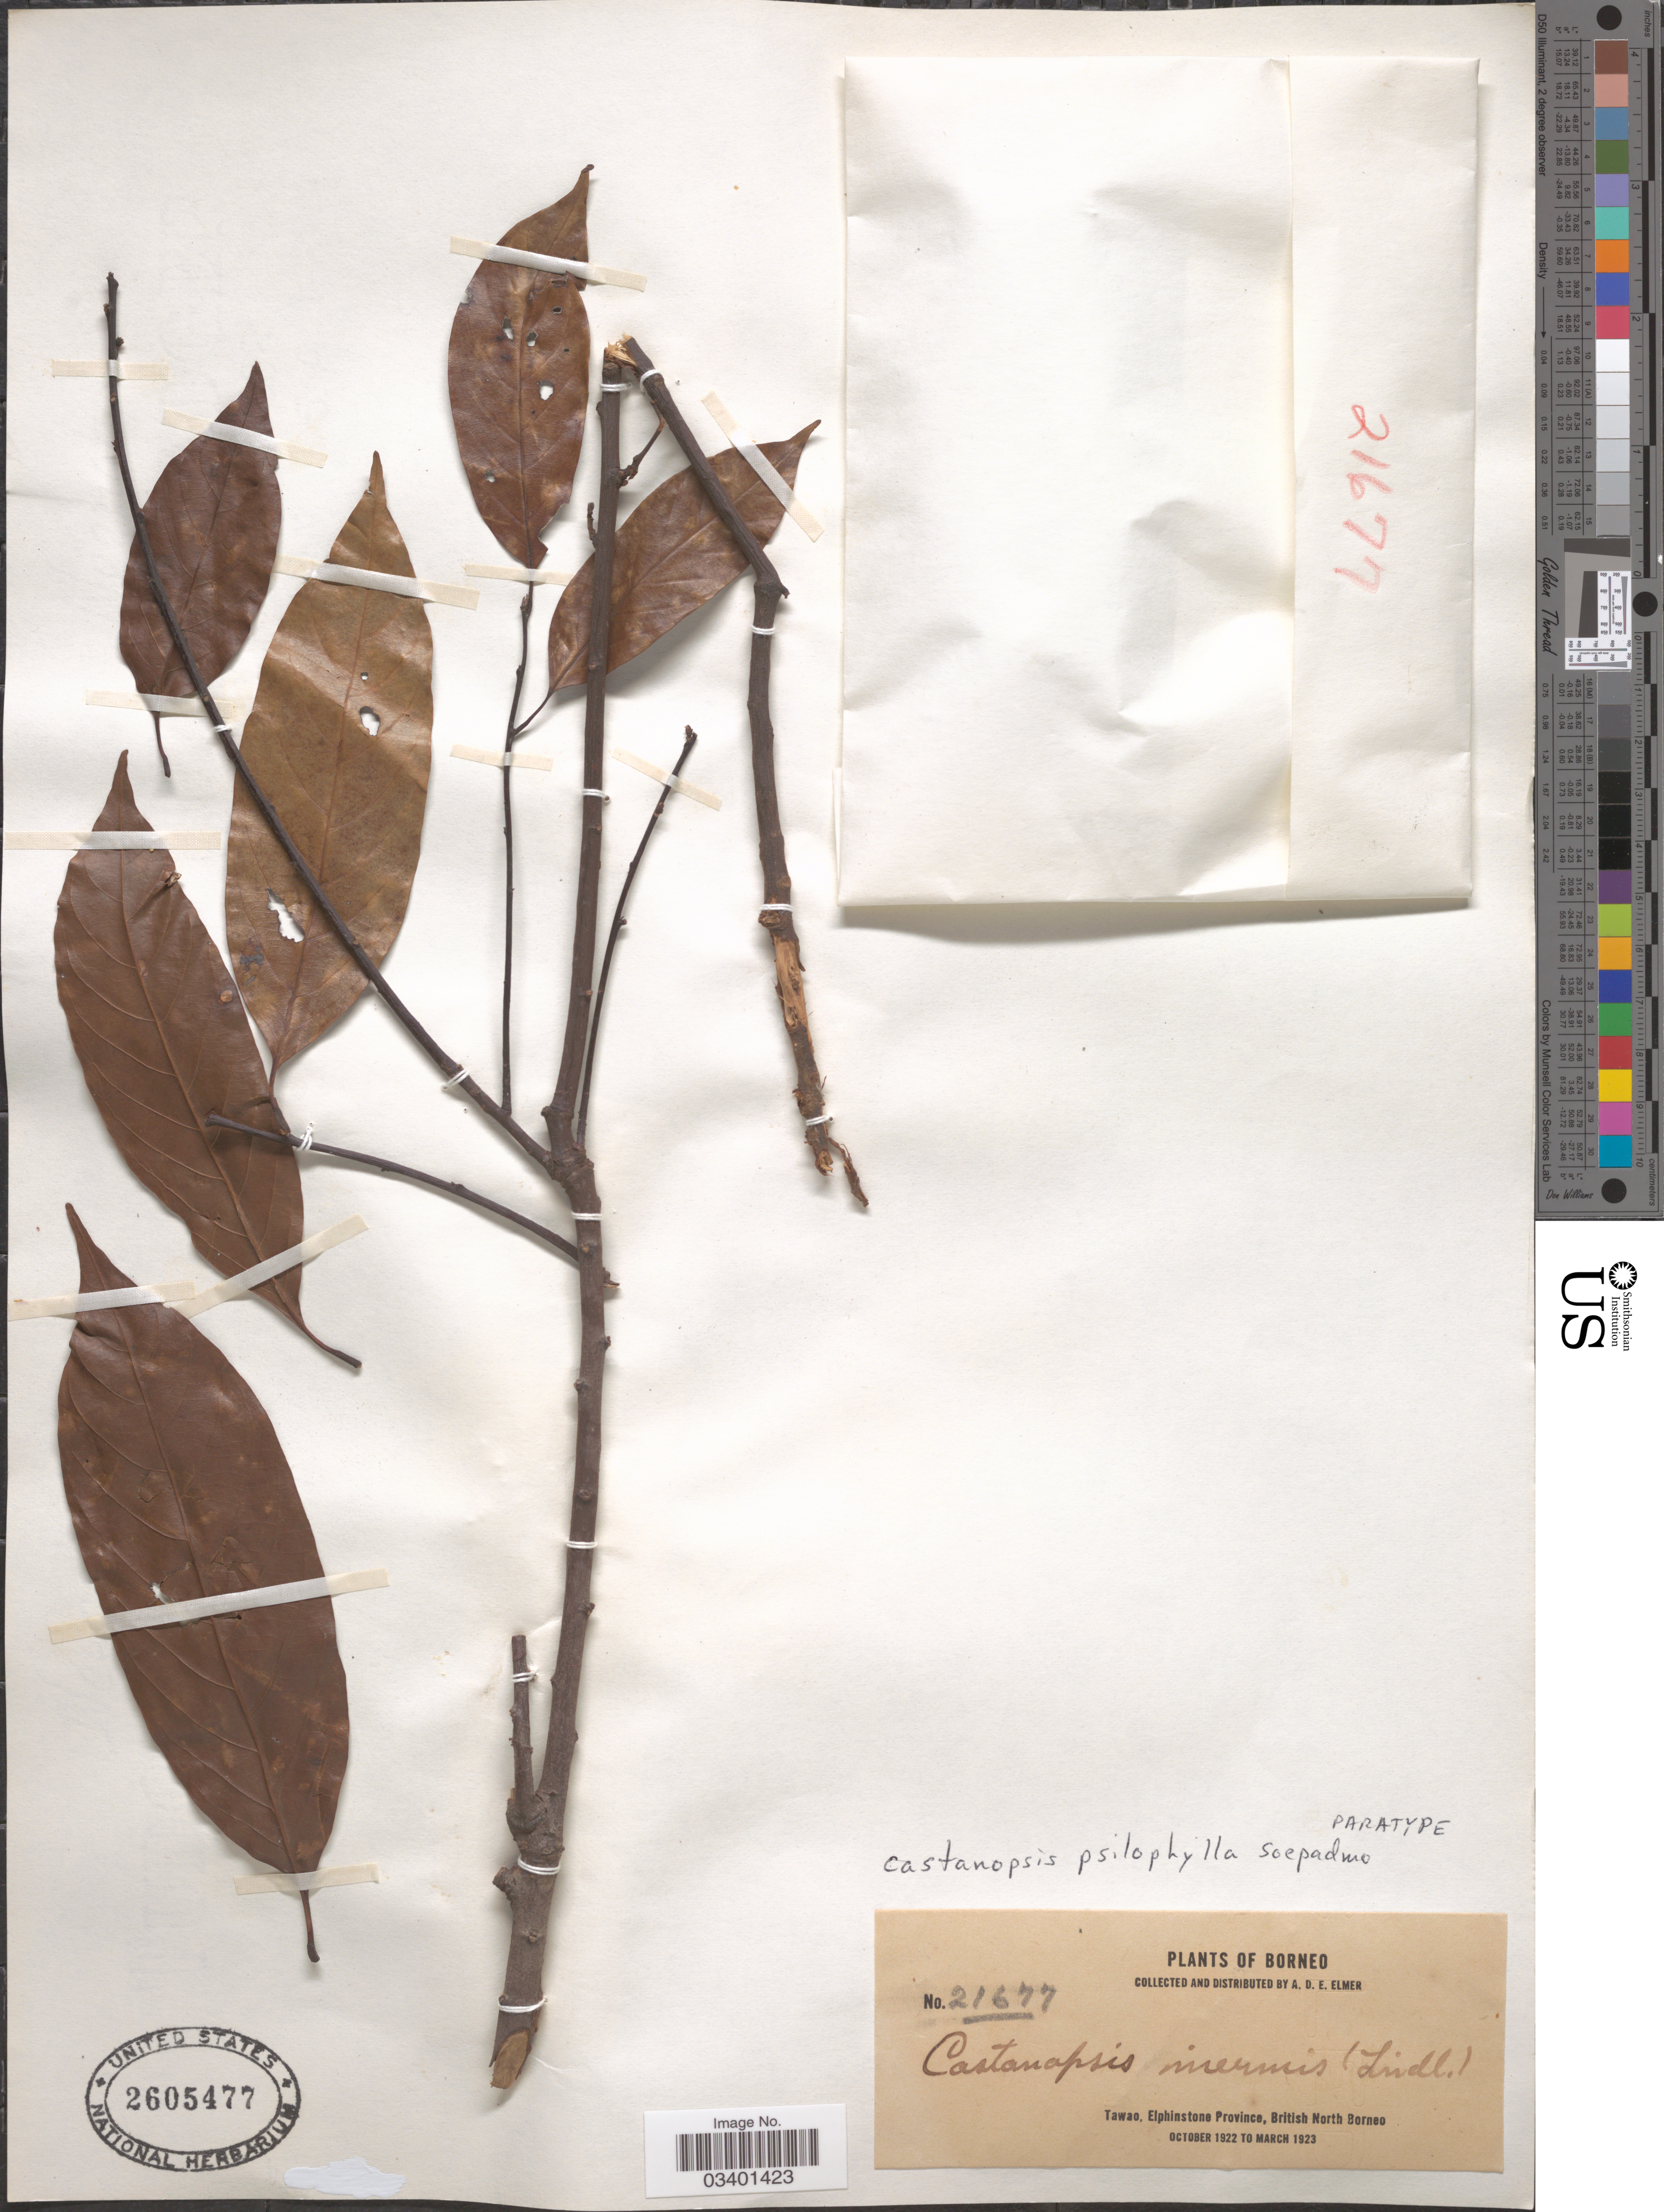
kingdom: Plantae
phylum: Tracheophyta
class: Magnoliopsida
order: Fagales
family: Fagaceae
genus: Castanopsis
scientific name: Castanopsis psilophylla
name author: Soepadmo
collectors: A. D. E. Elmer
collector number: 21677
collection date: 1922-10/1923-03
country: Malaysia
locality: Borneo. Tawao, Elphinstone Province, British North Borneo.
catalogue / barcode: US 2605477